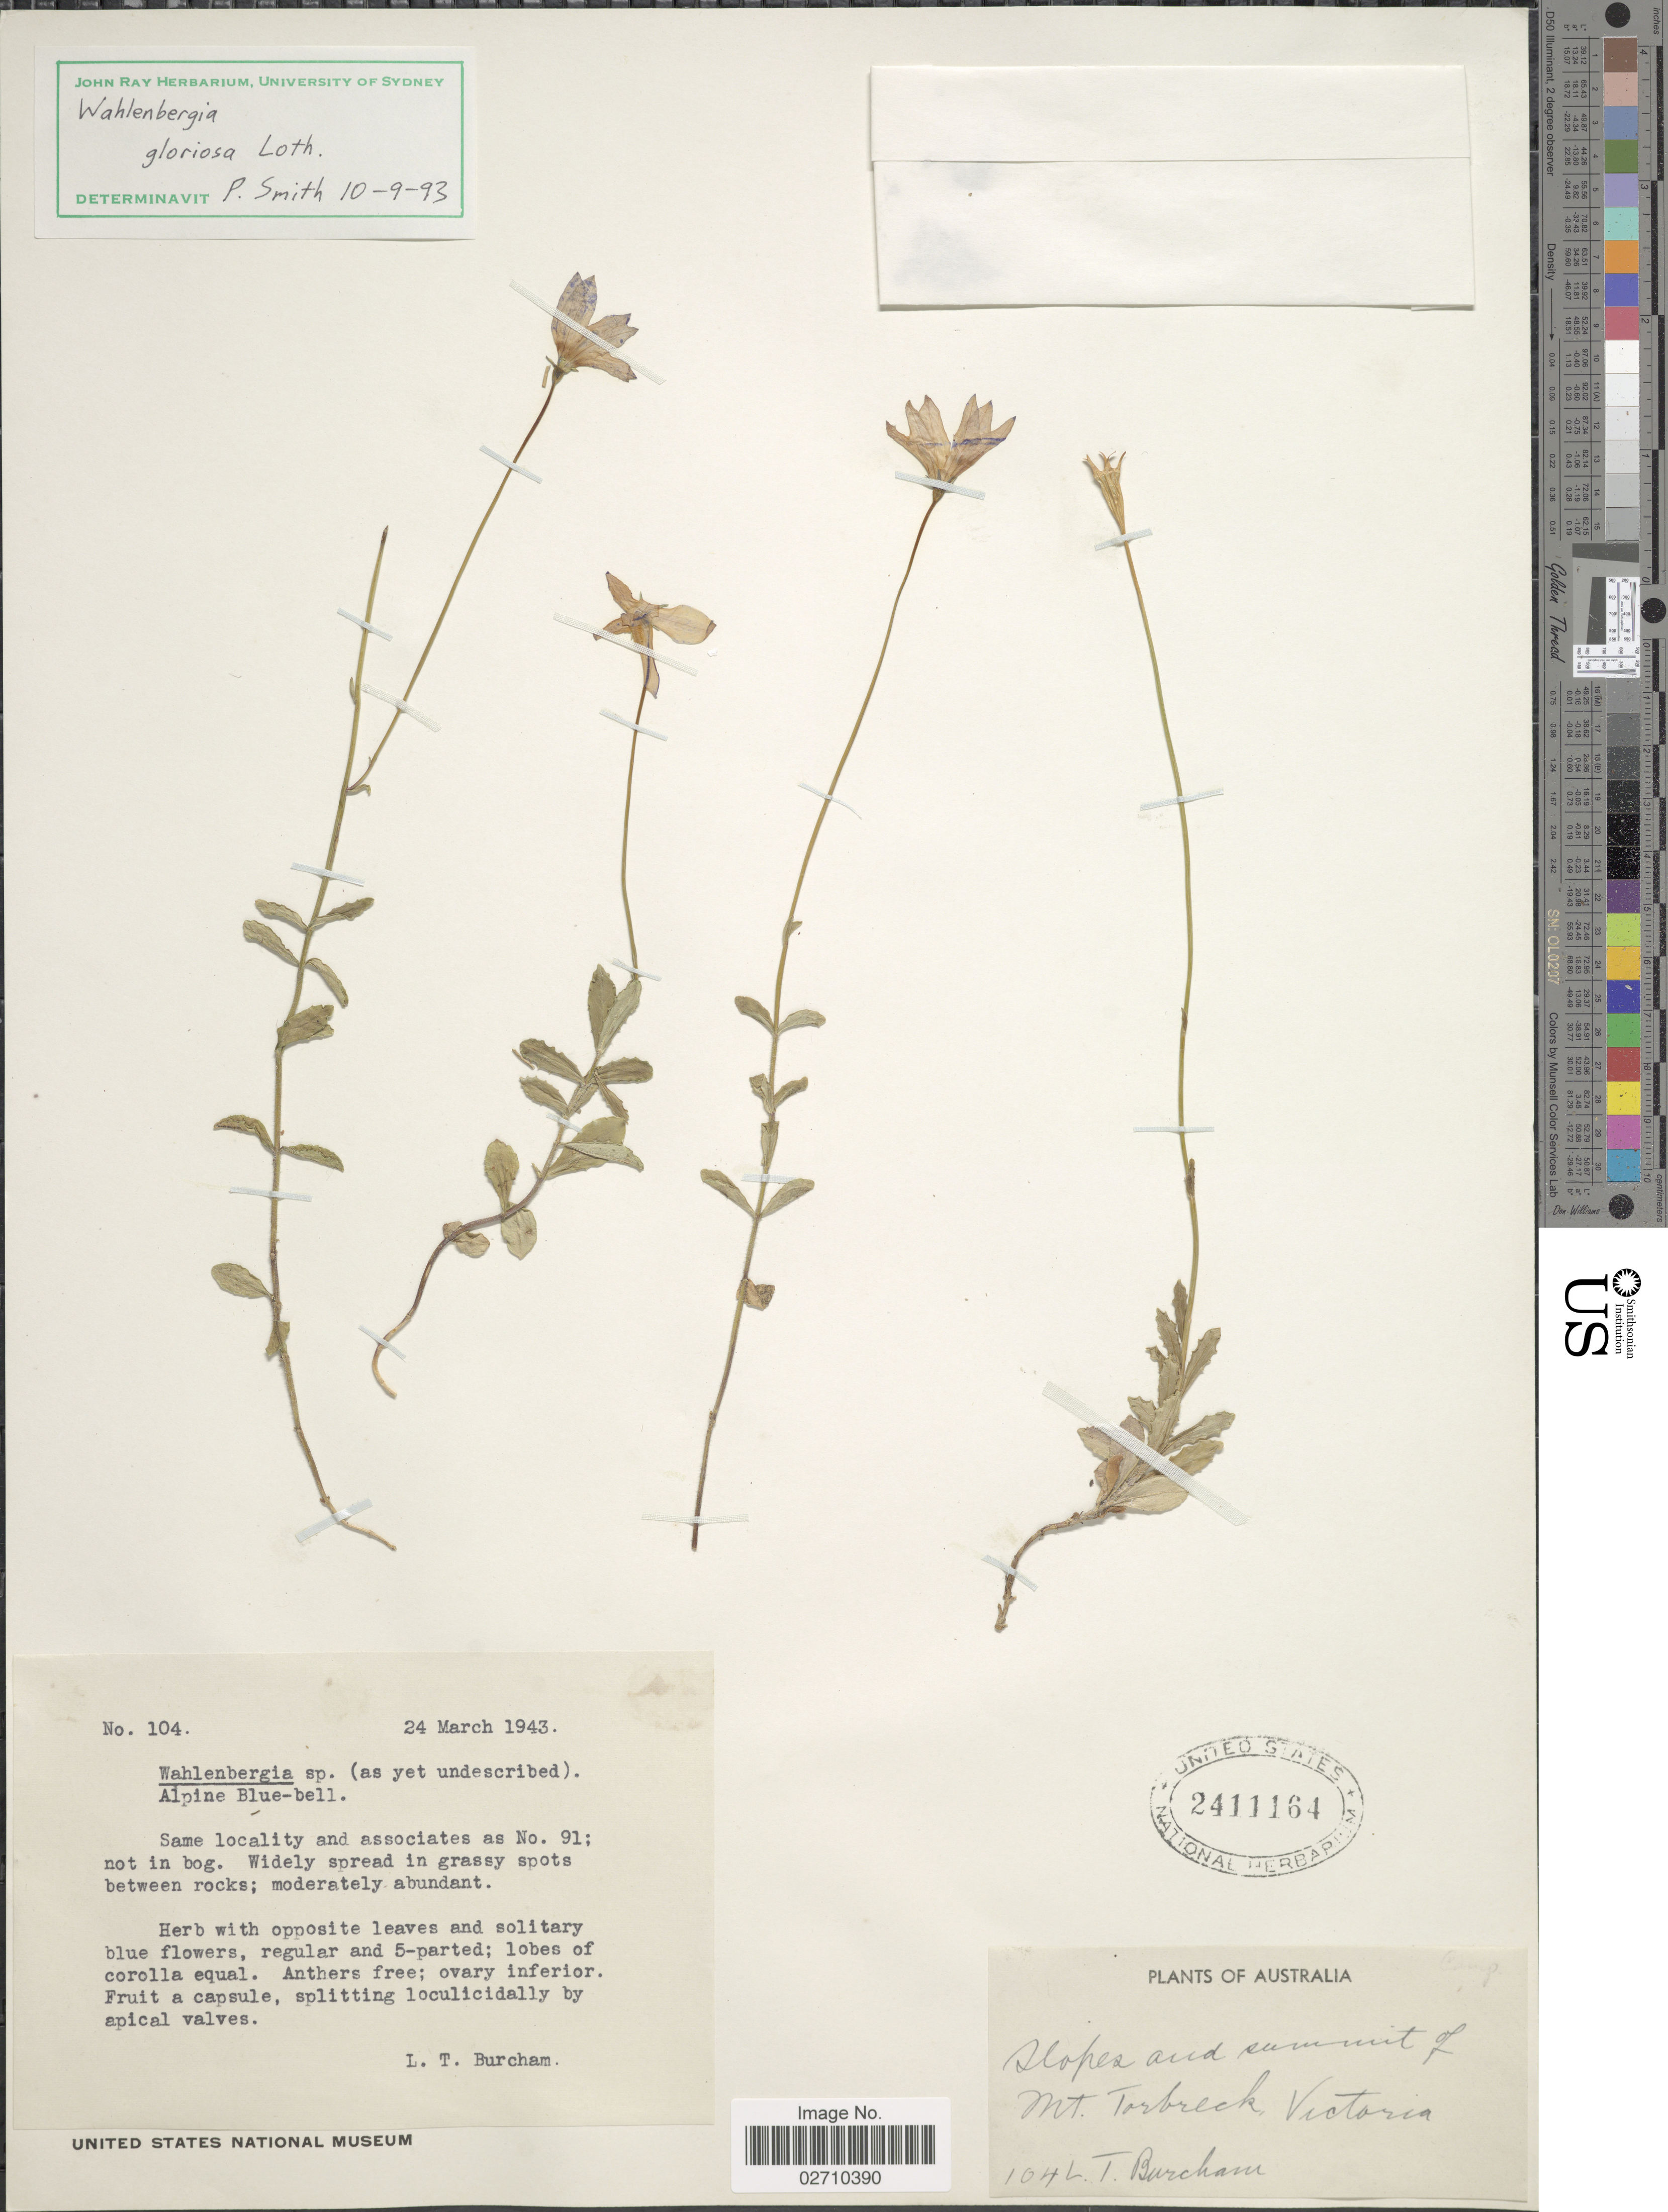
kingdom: Plantae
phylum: Tracheophyta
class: Magnoliopsida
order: Asterales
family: Campanulaceae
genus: Wahlenbergia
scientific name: Wahlenbergia gloriosa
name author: Lothian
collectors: L. Burcham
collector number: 104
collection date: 1943-03-24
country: Australia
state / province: Victoria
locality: Mt. Torbreck, Victoria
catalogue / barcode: US 2411164